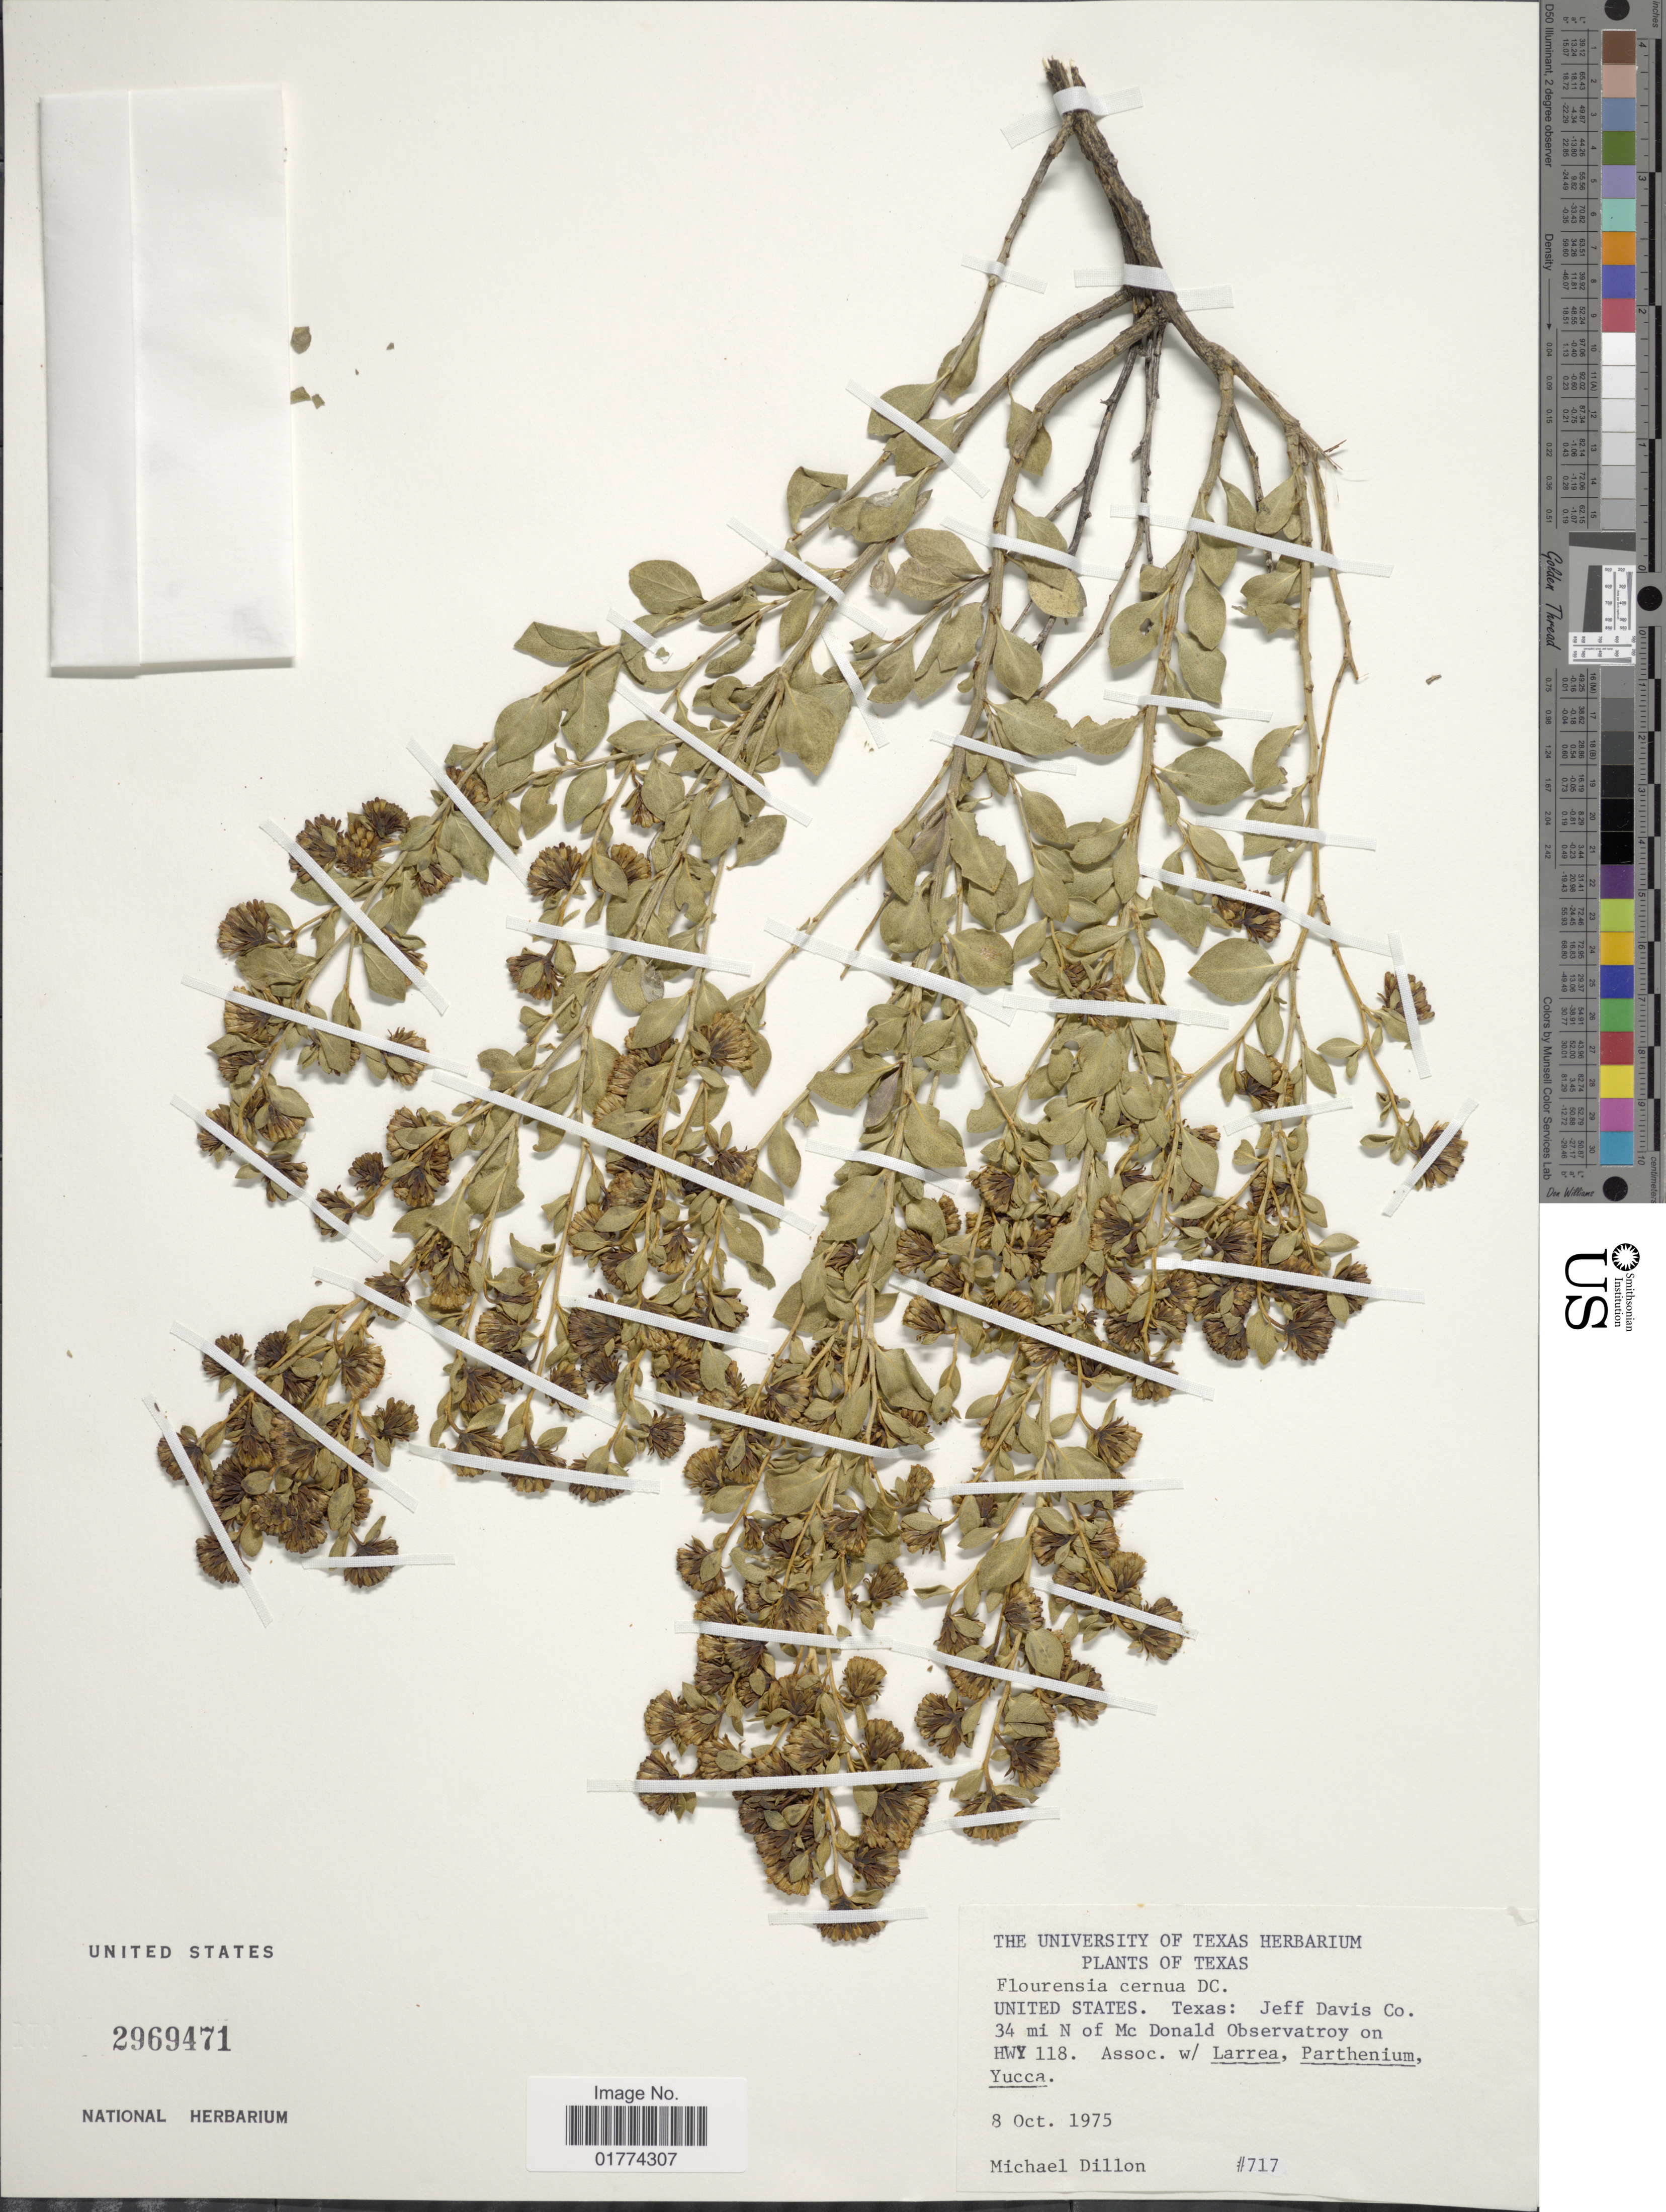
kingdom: Plantae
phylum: Tracheophyta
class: Magnoliopsida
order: Asterales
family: Asteraceae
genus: Flourensia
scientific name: Flourensia cernua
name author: DC.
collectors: M. O. Dillon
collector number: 717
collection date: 1975-10-08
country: United States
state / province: Texas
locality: Jeff Davis Co. 34 mi. N of McDonald Observatroy on Hwy 118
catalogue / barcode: US 2969471